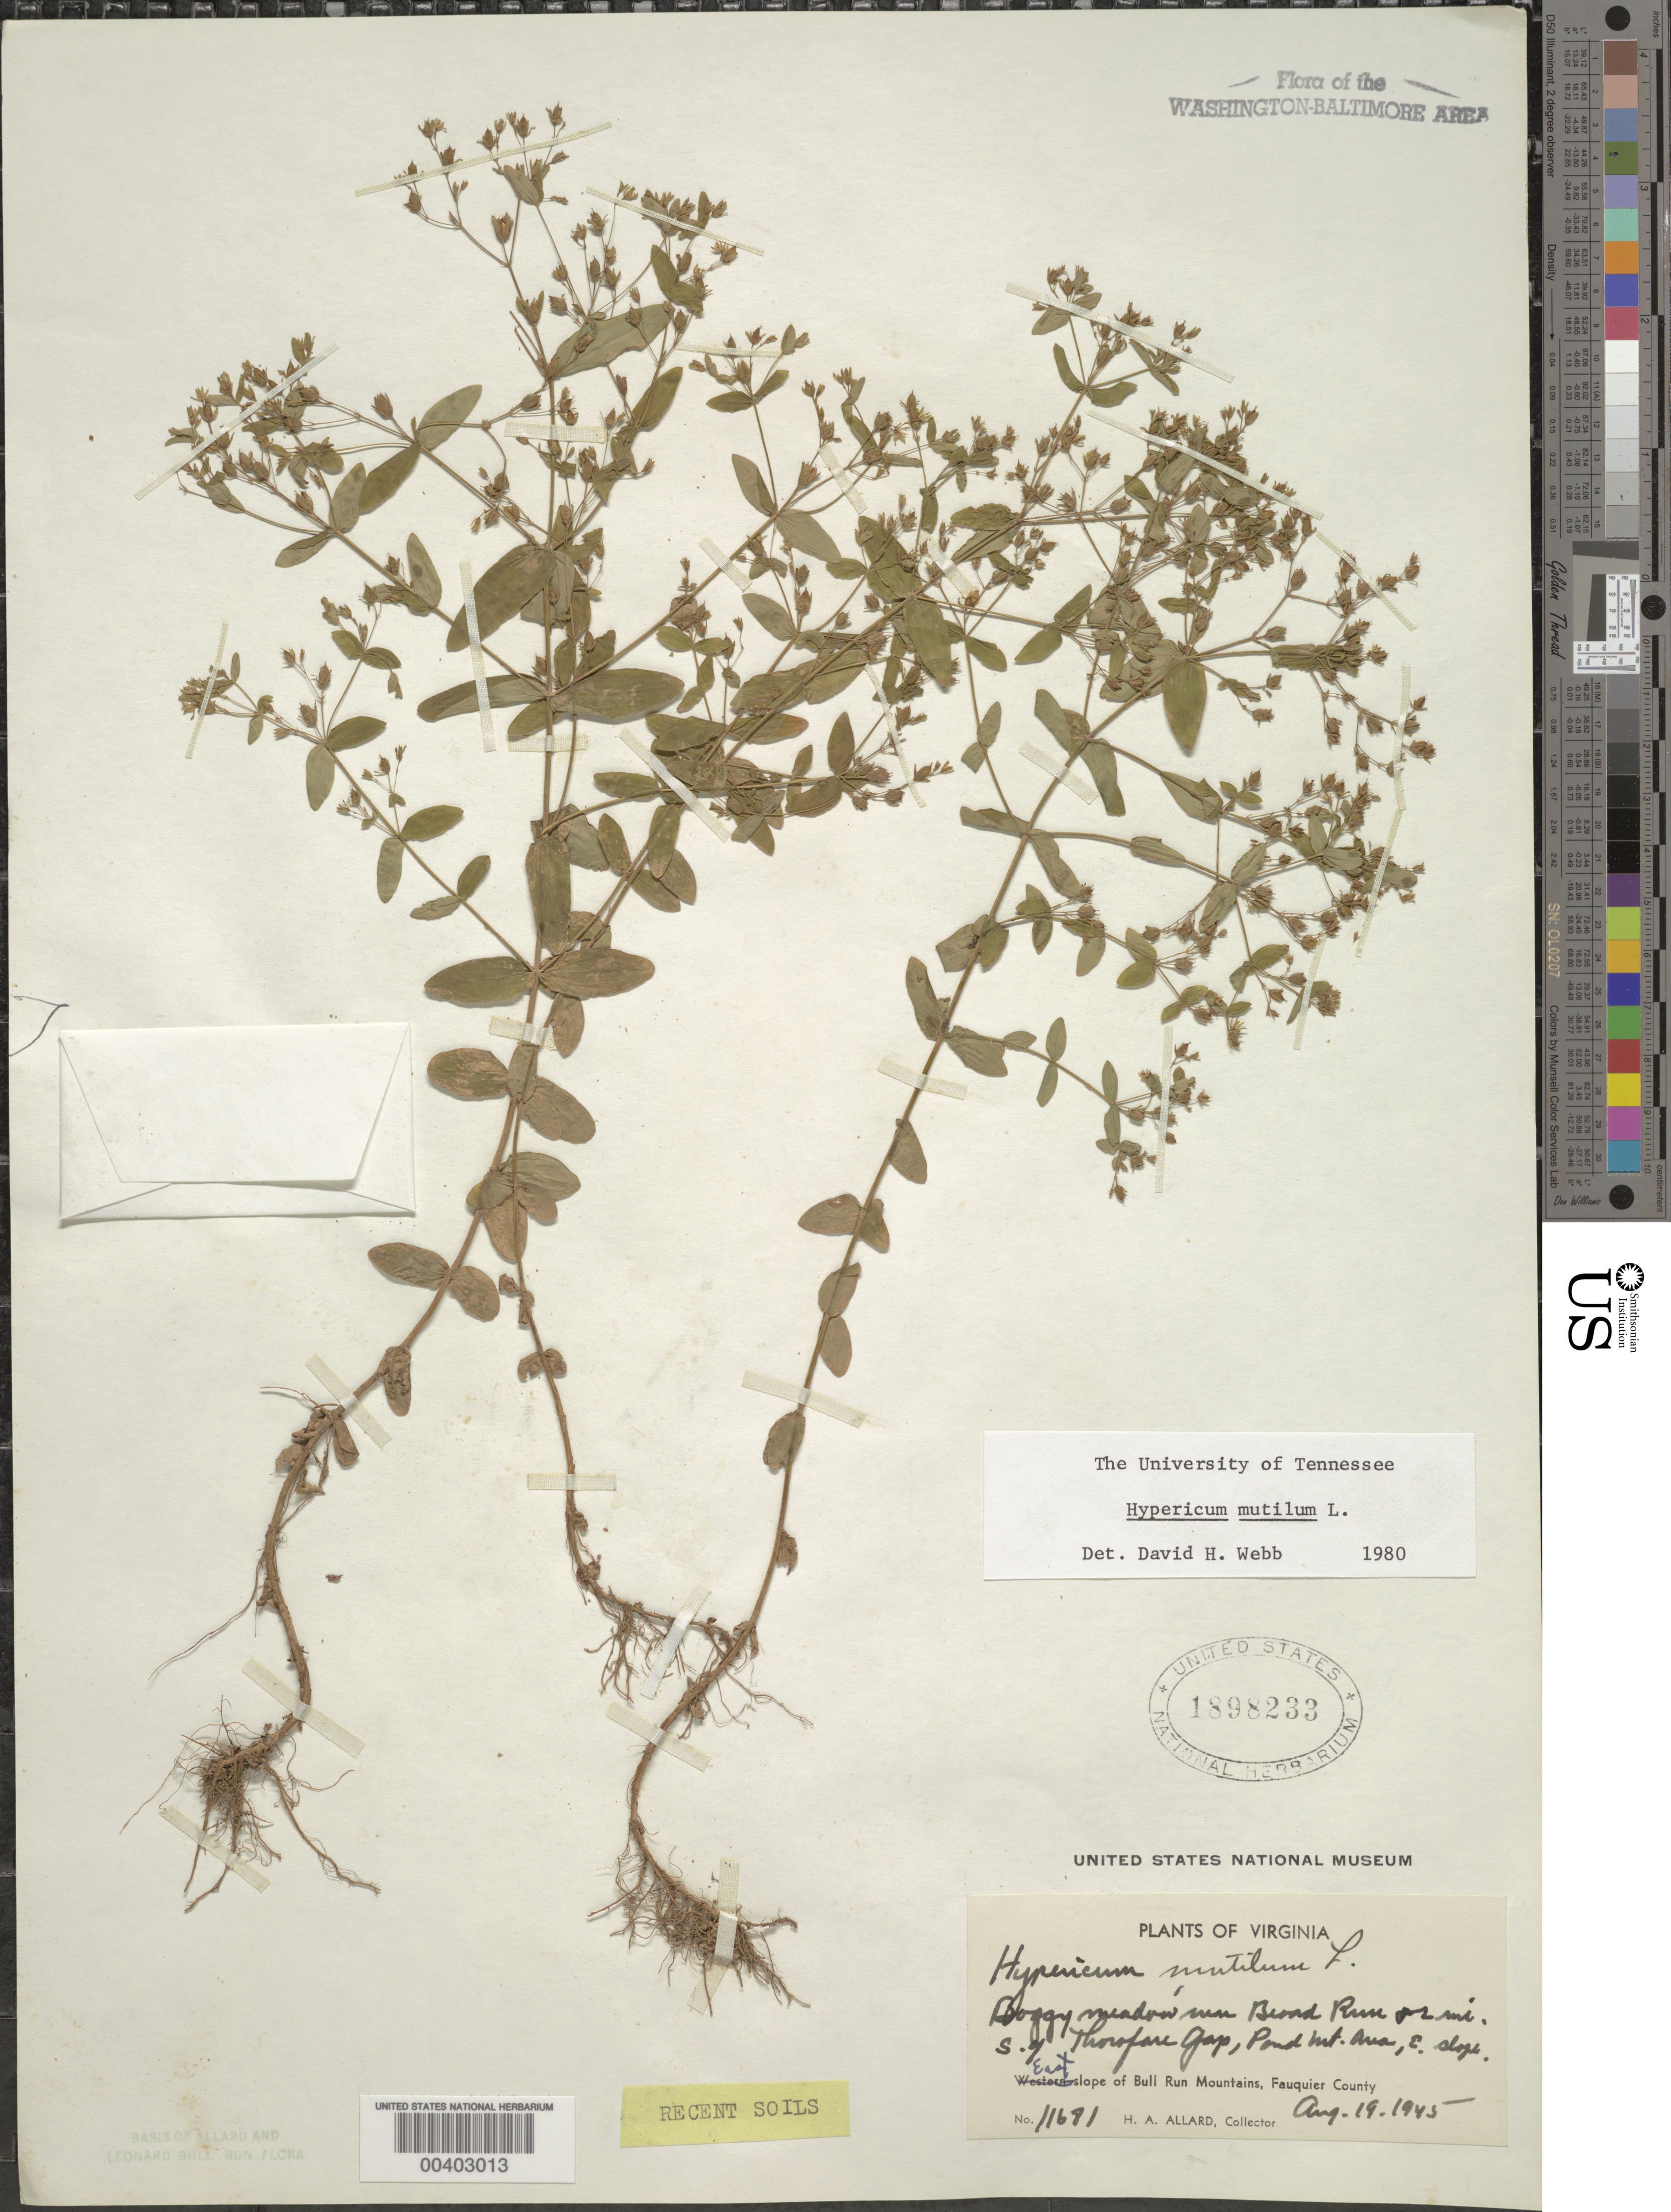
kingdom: Plantae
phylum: Tracheophyta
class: Magnoliopsida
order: Malpighiales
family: Hypericaceae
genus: Hypericum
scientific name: Hypericum mutilum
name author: L.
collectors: H. A. Allard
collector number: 11681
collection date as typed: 19 Aug 1945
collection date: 1945-08-19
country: United States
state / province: Virginia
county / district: Fauquier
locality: Broad Run south of Thorofare Gap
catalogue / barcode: US 1898233